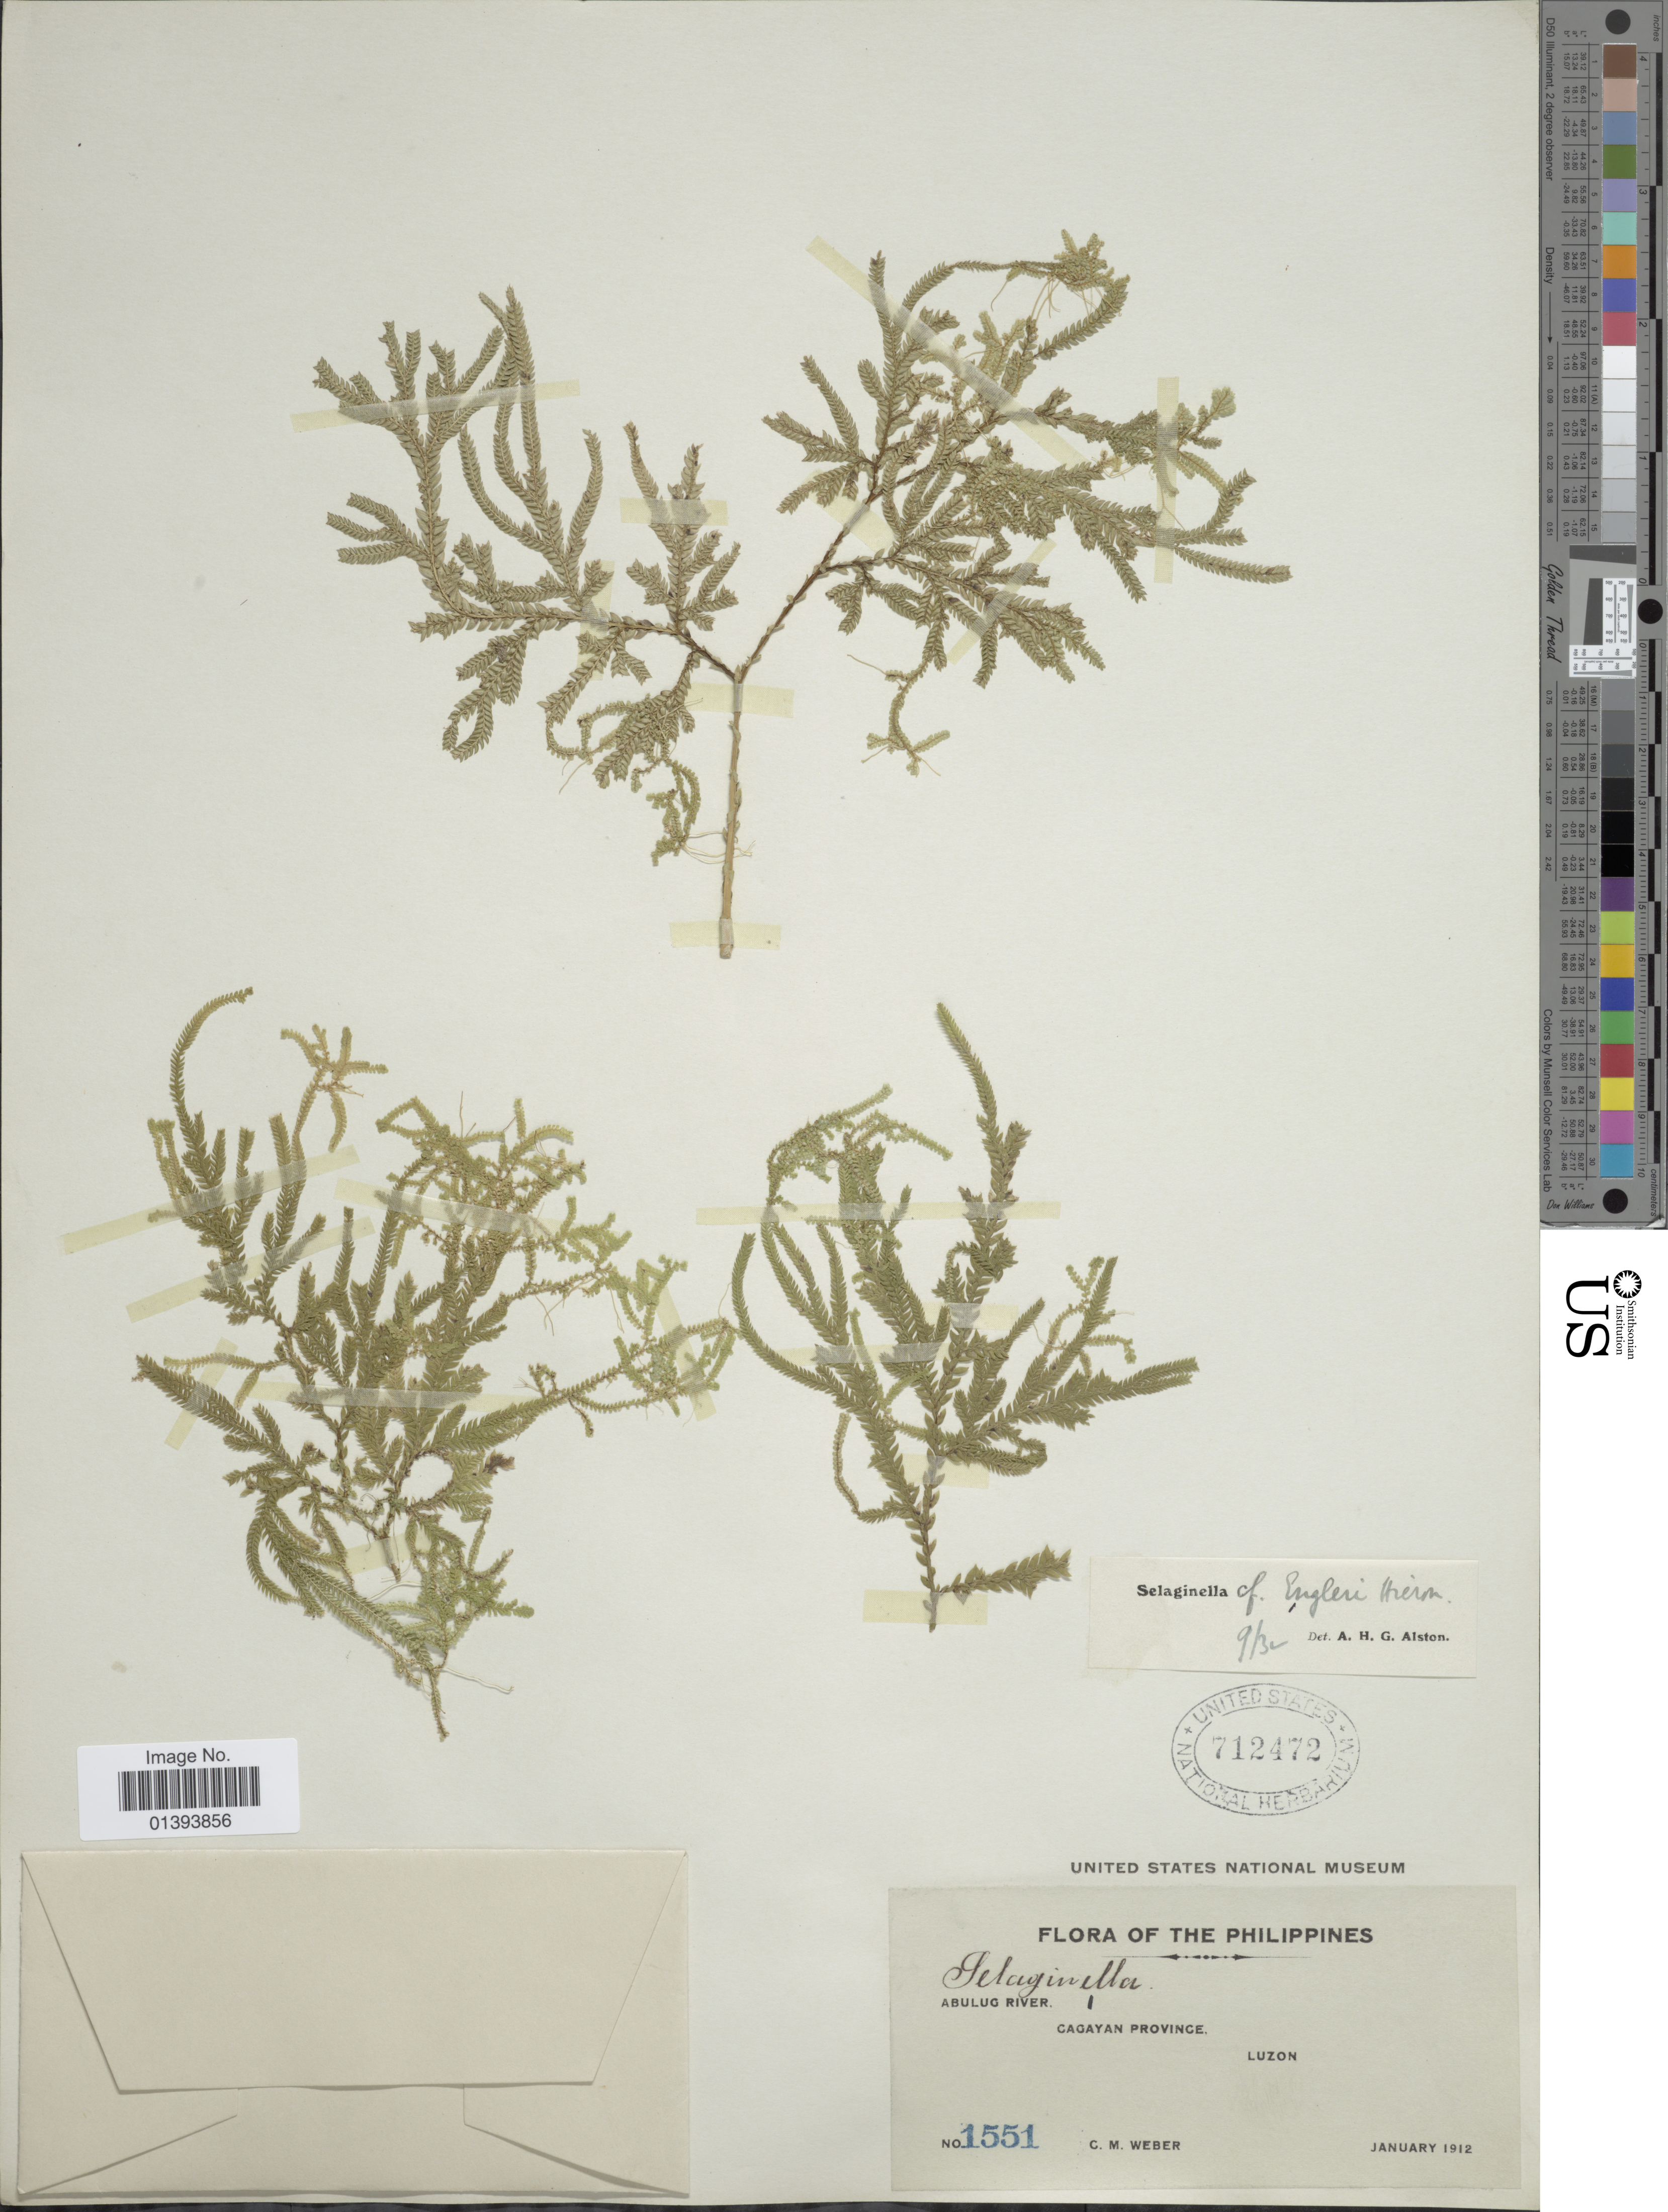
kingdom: Plantae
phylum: Tracheophyta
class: Lycopodiopsida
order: Selaginellales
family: Selaginellaceae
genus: Selaginella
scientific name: Selaginella engleri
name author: Hieron.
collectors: C. M. Weber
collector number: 1551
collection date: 1912-01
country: Philippines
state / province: Central Luzon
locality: Abulug River, Cagayan Province, Luzon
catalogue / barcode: US 712472